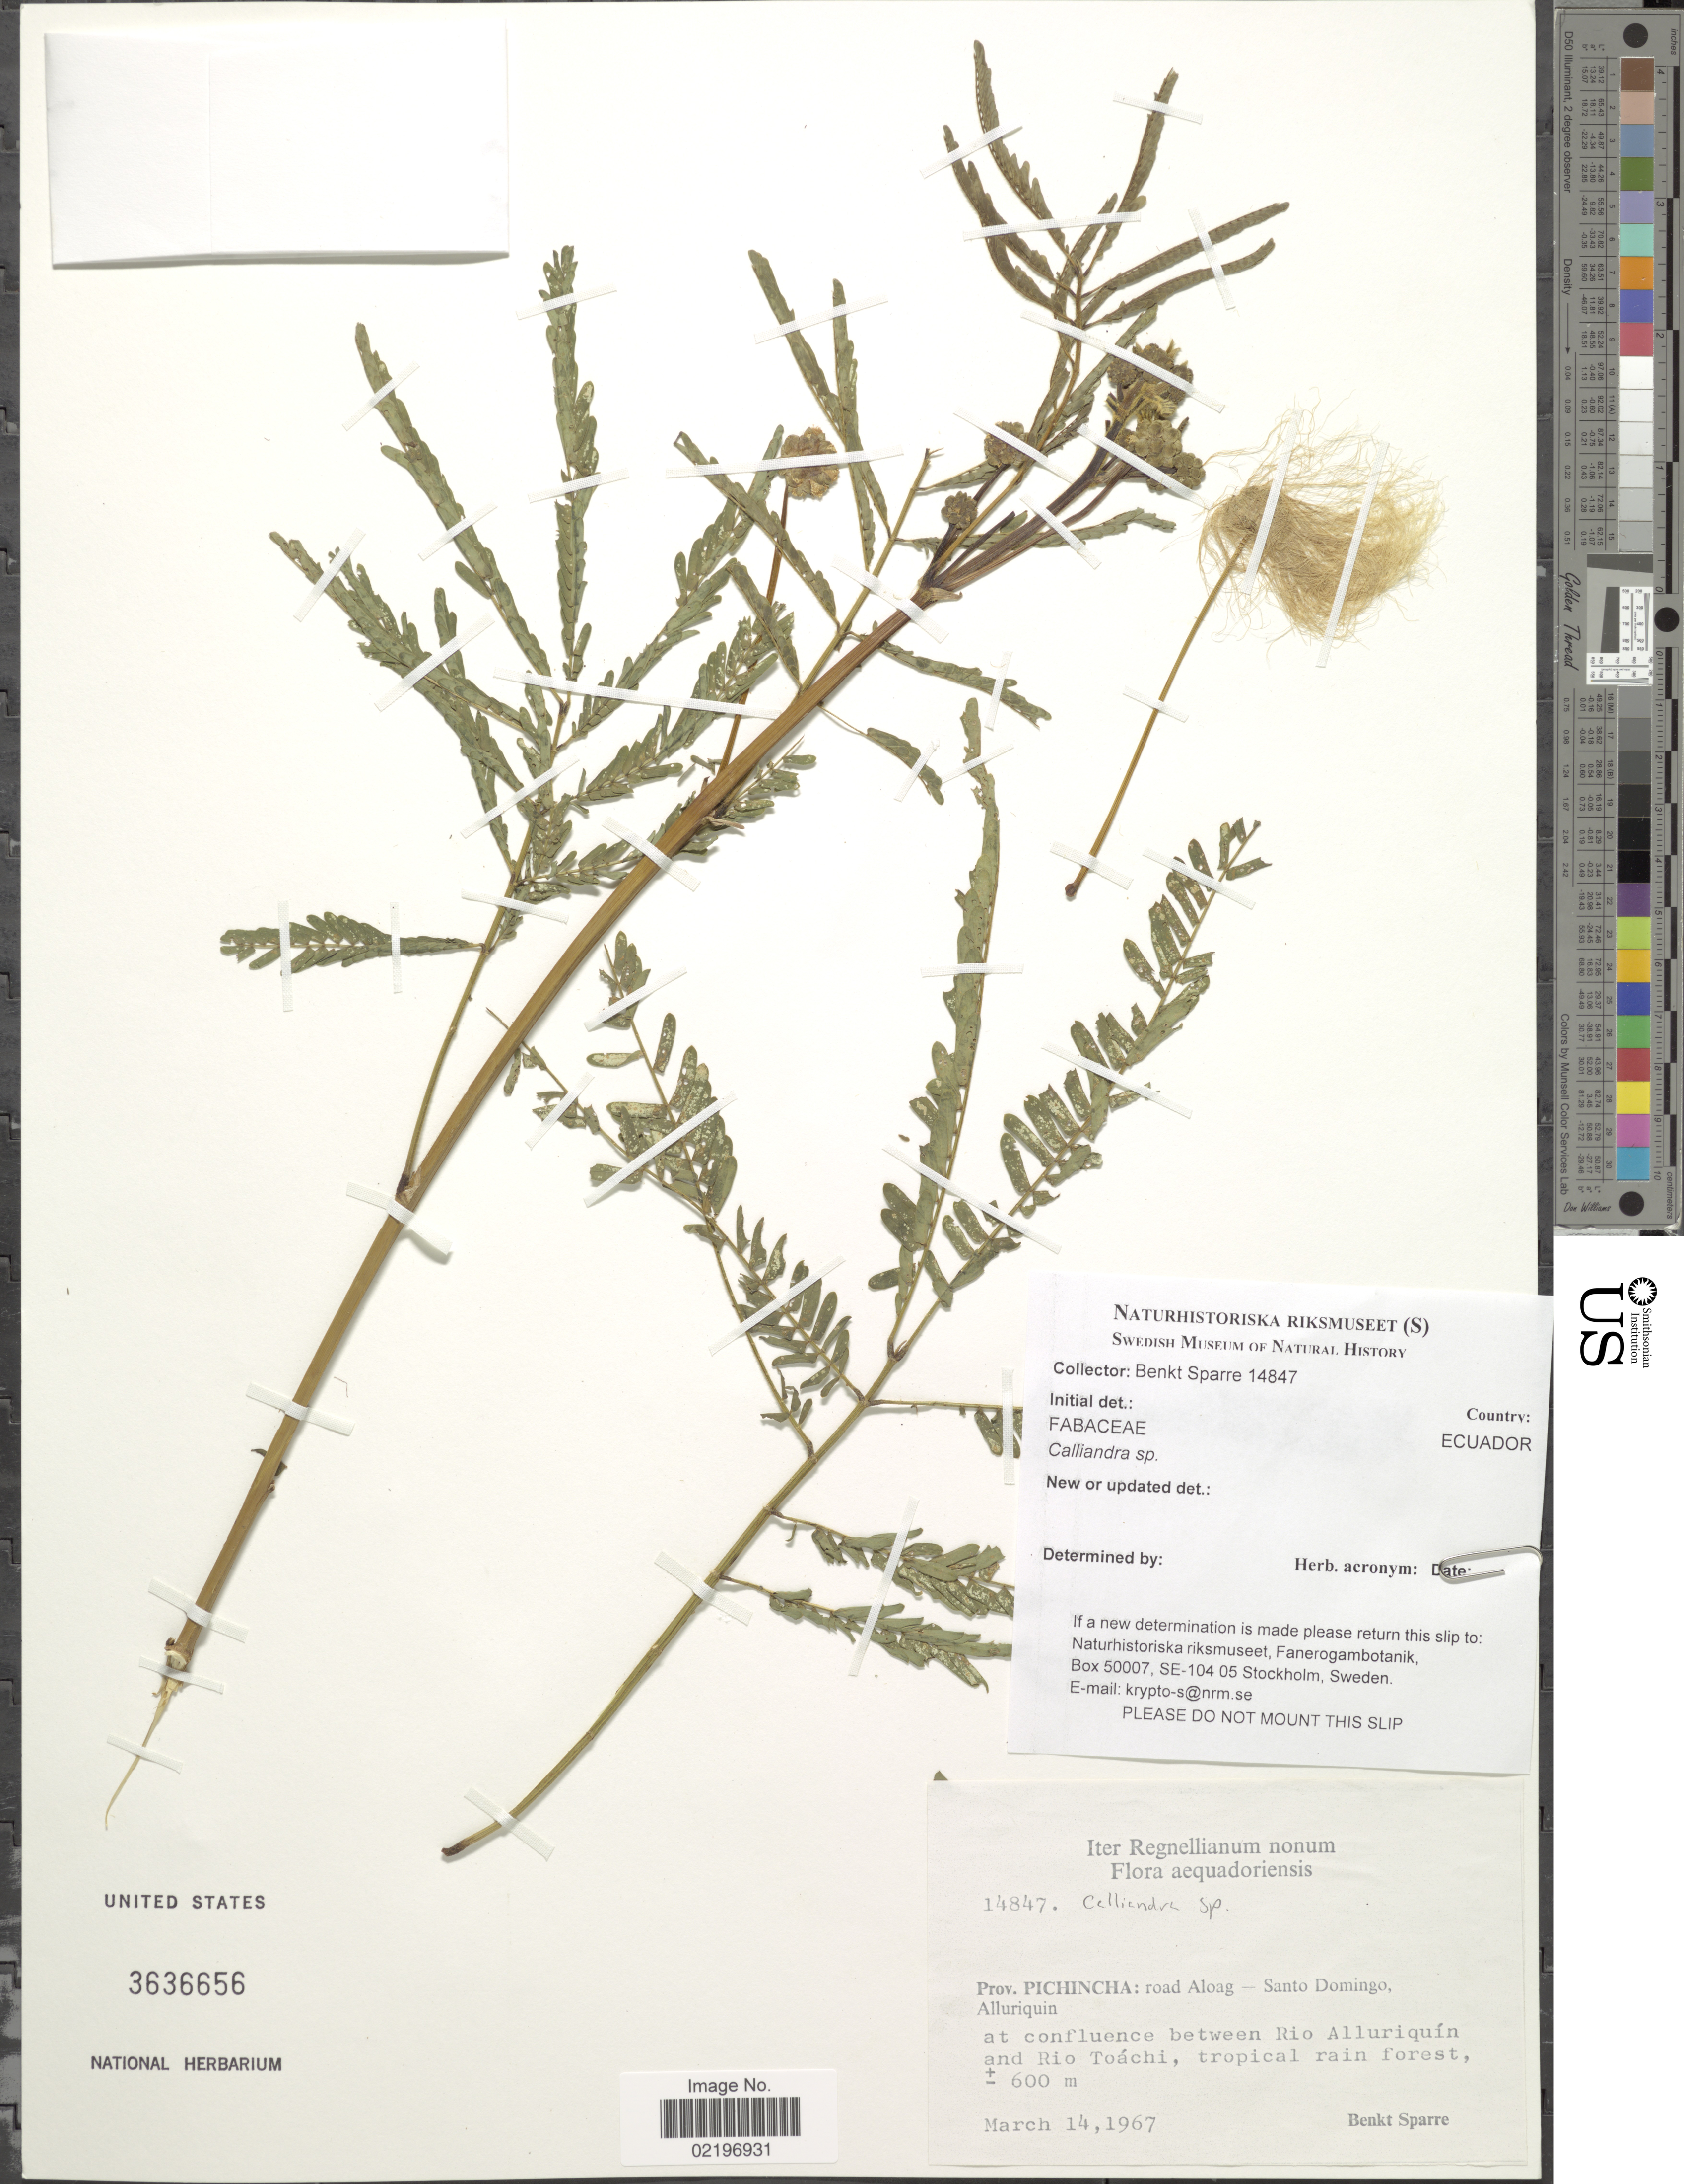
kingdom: Plantae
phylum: Tracheophyta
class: Magnoliopsida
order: Fabales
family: Fabaceae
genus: Calliandra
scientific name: Calliandra sp.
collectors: B. Sparre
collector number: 14847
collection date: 1967-03-14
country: Ecuador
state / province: Pichincha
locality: Prov. Pichincha: road Aloag - Santo Domingo, Alluriquin. at confluence between Rio Alluriquin and Rio Toachi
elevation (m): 600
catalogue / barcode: US 3636656